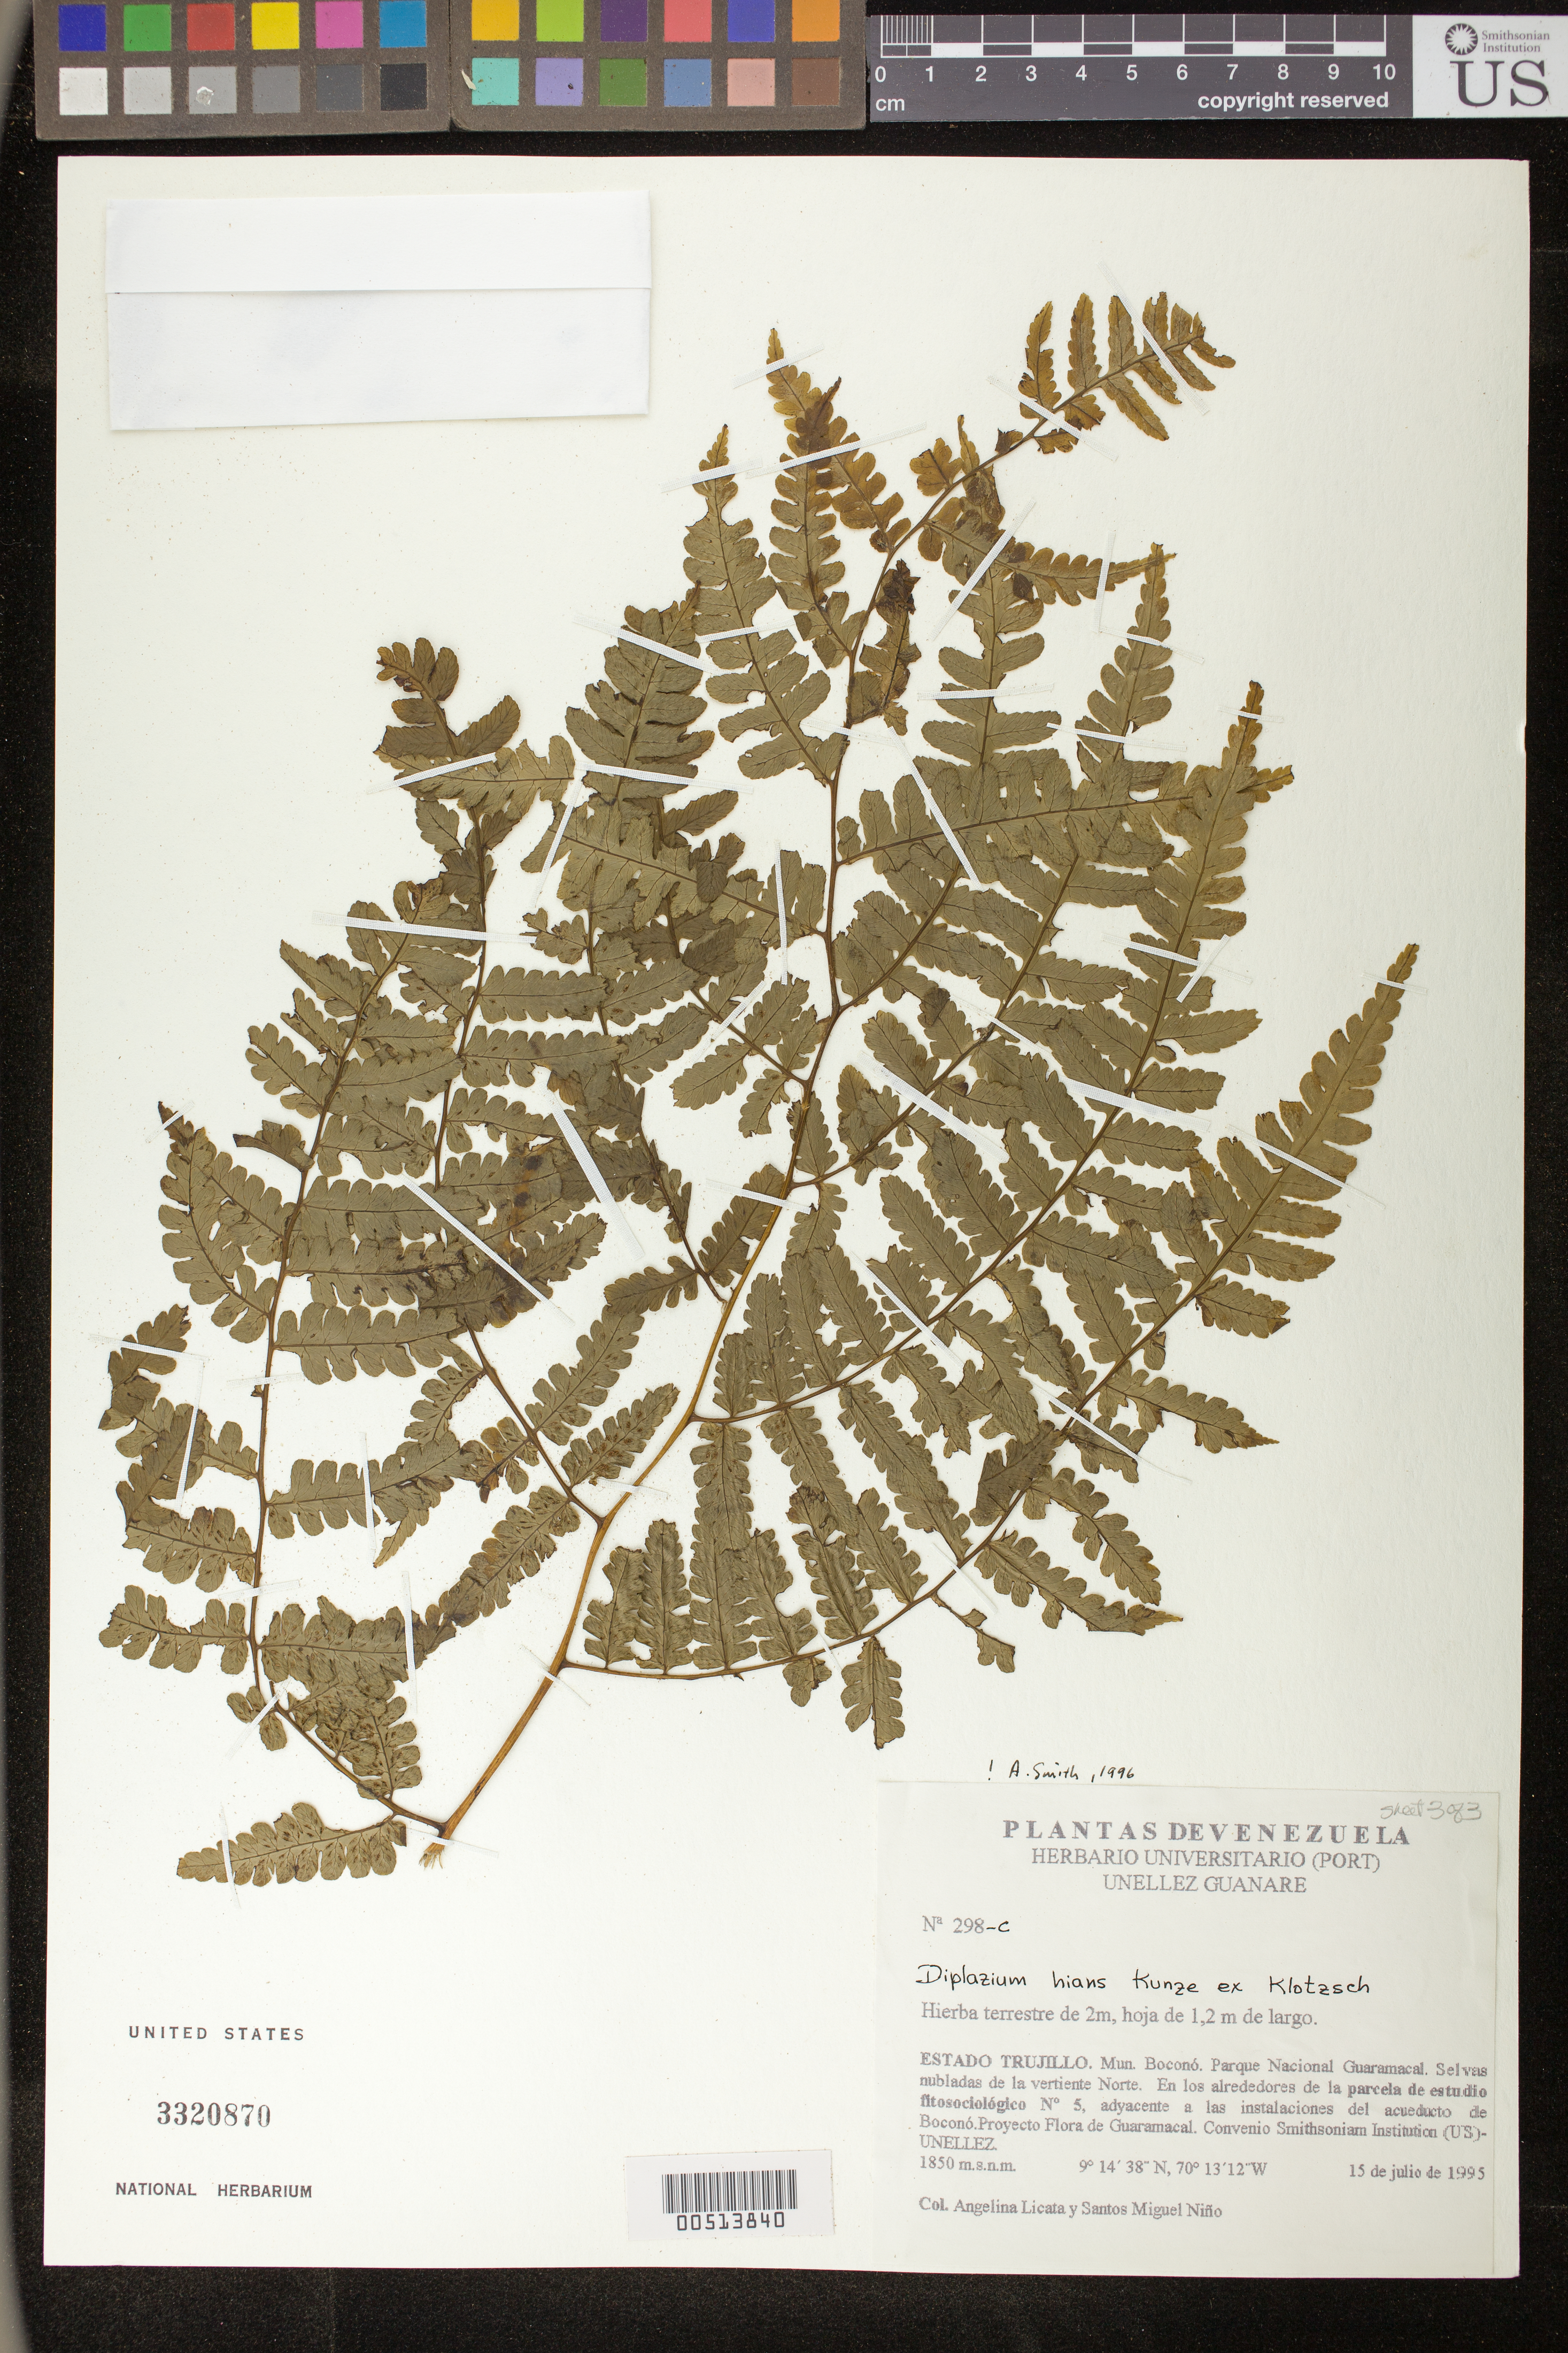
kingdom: Plantae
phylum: Tracheophyta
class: Polypodiopsida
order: Polypodiales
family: Athyriaceae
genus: Diplazium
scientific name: Diplazium hians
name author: Kunze ex Klotzsch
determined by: Smith, A.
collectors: A. Licata & S. M. Niño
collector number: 298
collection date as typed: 15 Jul 1995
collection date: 1995-07-15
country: Venezuela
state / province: Trujillo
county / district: Boconó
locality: Parque Nacional Guaramacal, vertiente N, adyacente a las instalaciones del acueducto de Boconó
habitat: Selvas nubladas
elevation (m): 1850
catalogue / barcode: US 3320870